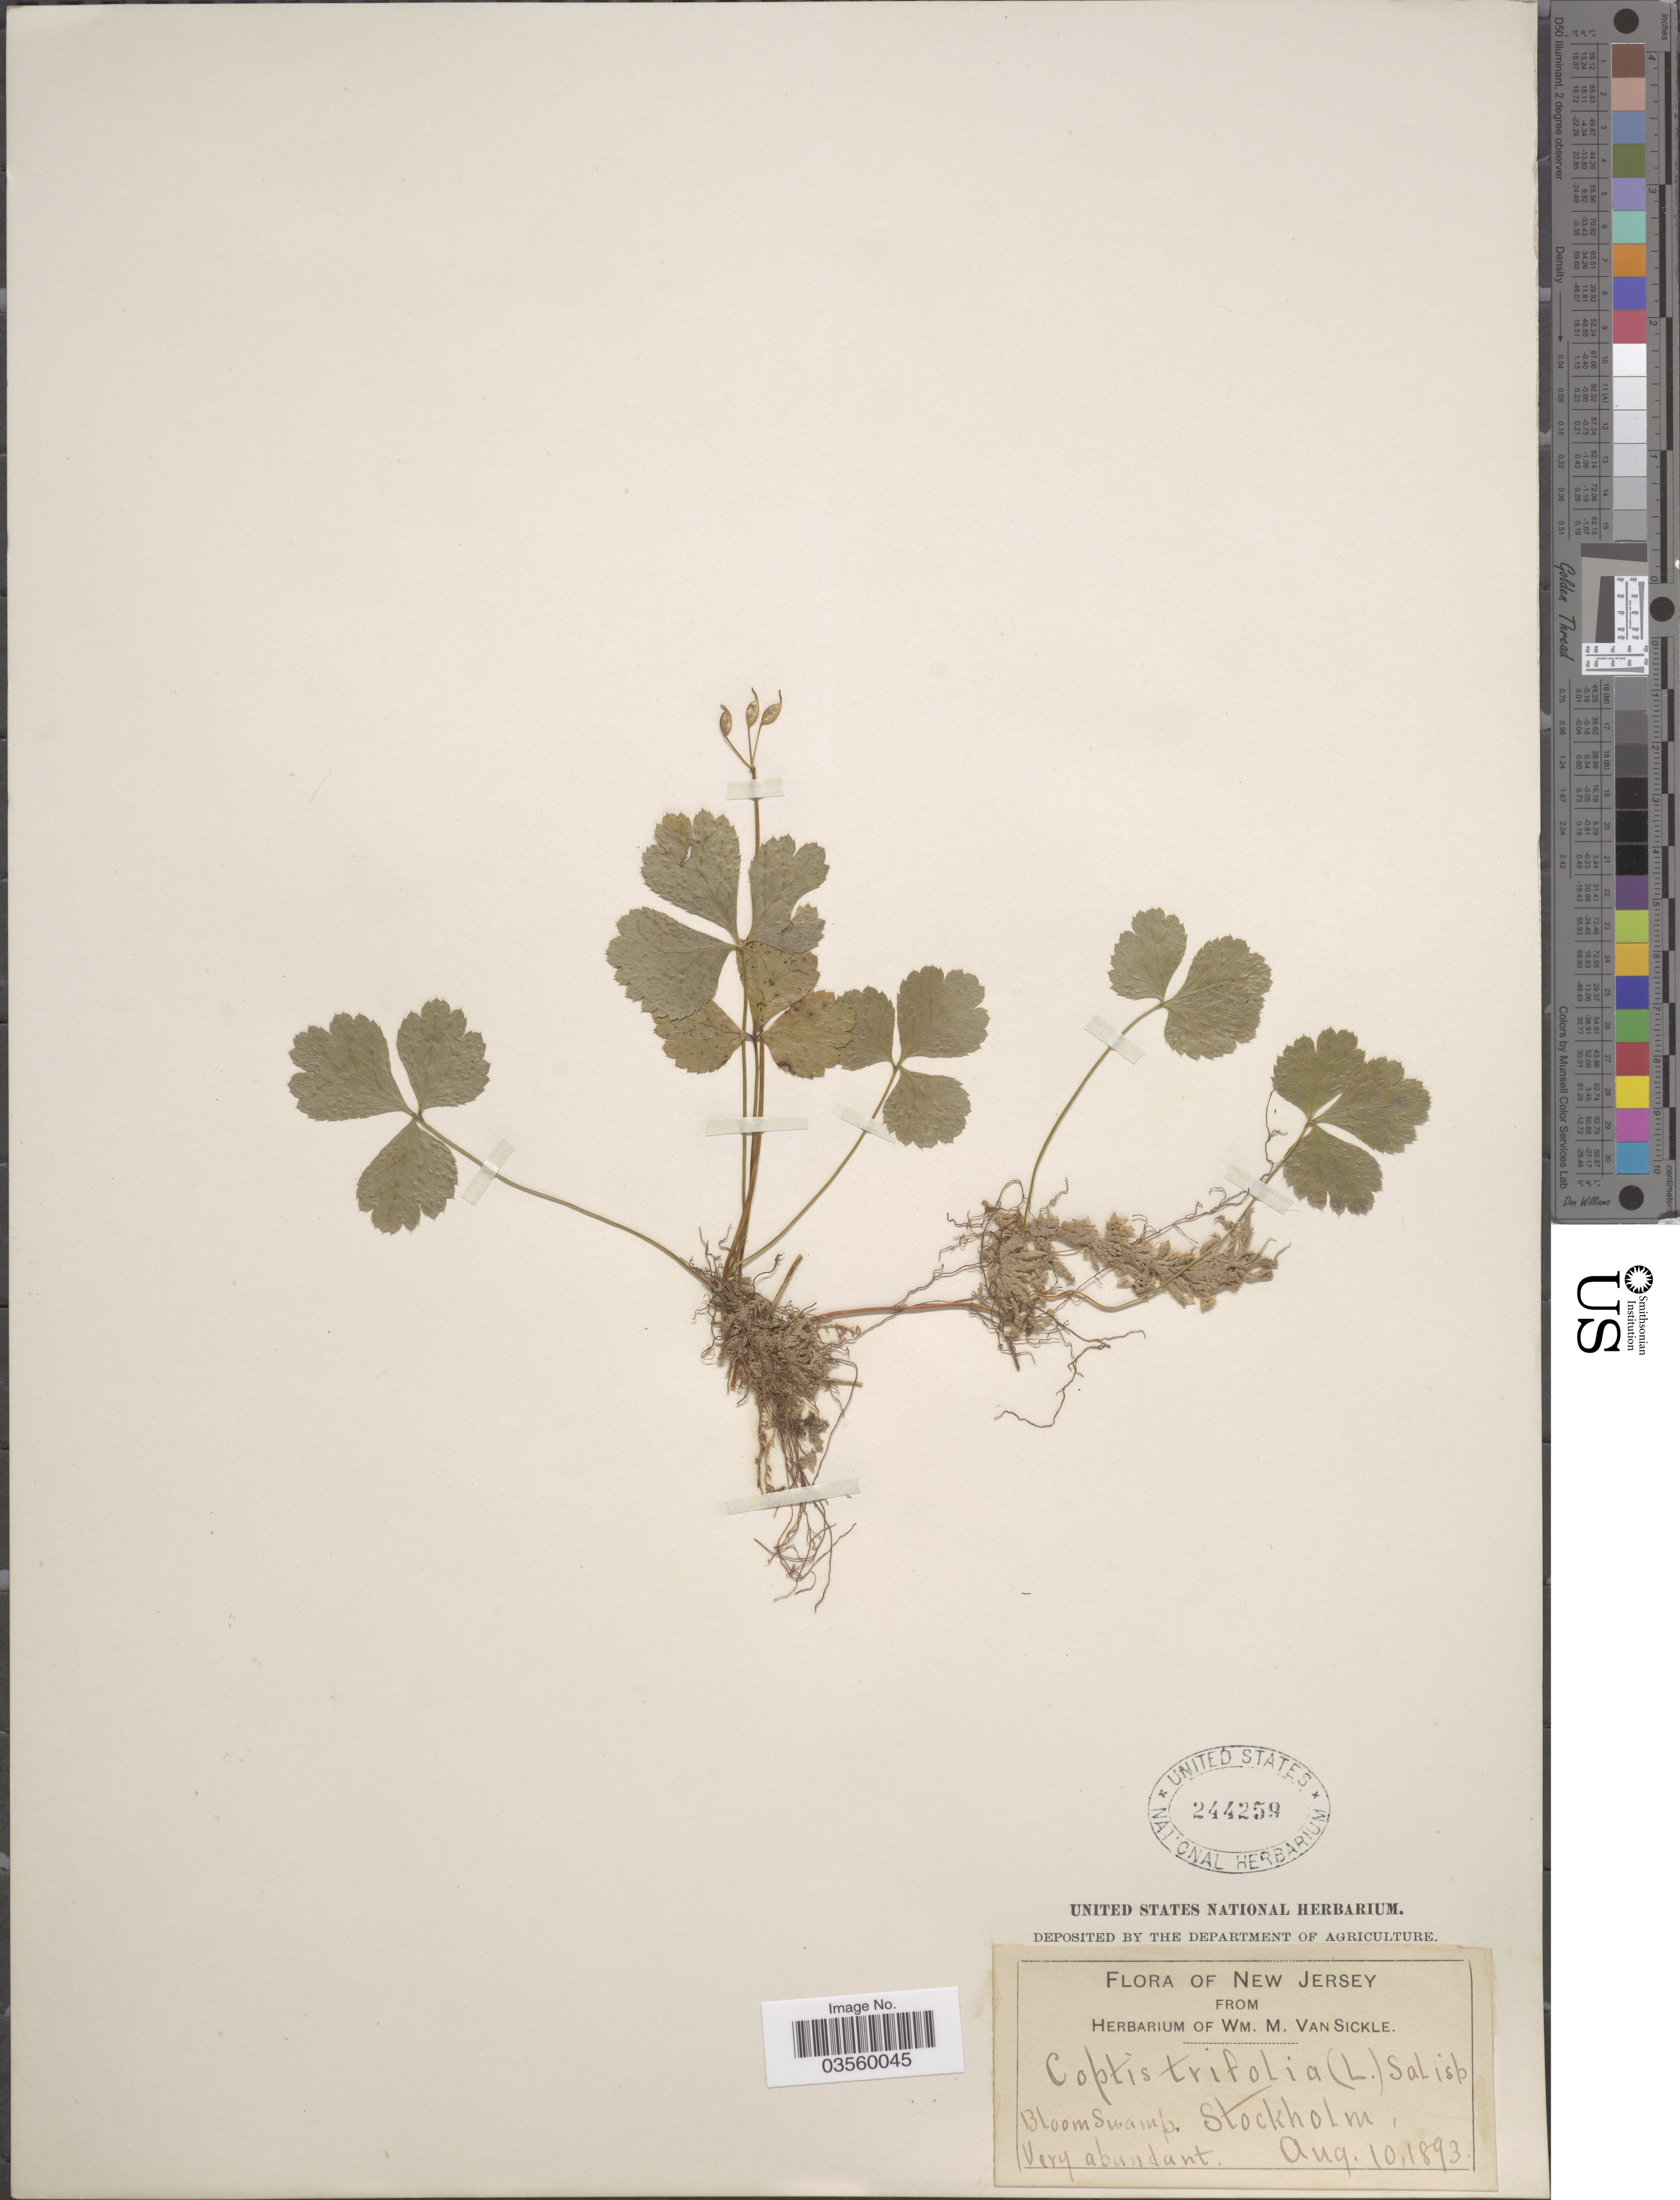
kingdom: Plantae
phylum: Tracheophyta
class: Magnoliopsida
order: Ranunculales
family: Ranunculaceae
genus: Coptis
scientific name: Coptis trifolia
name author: (L.) Salisb.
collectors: ex herb. Wm. M. Van Sickle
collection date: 1893-08-10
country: United States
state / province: New Jersey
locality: Stockholm.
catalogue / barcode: US 244259